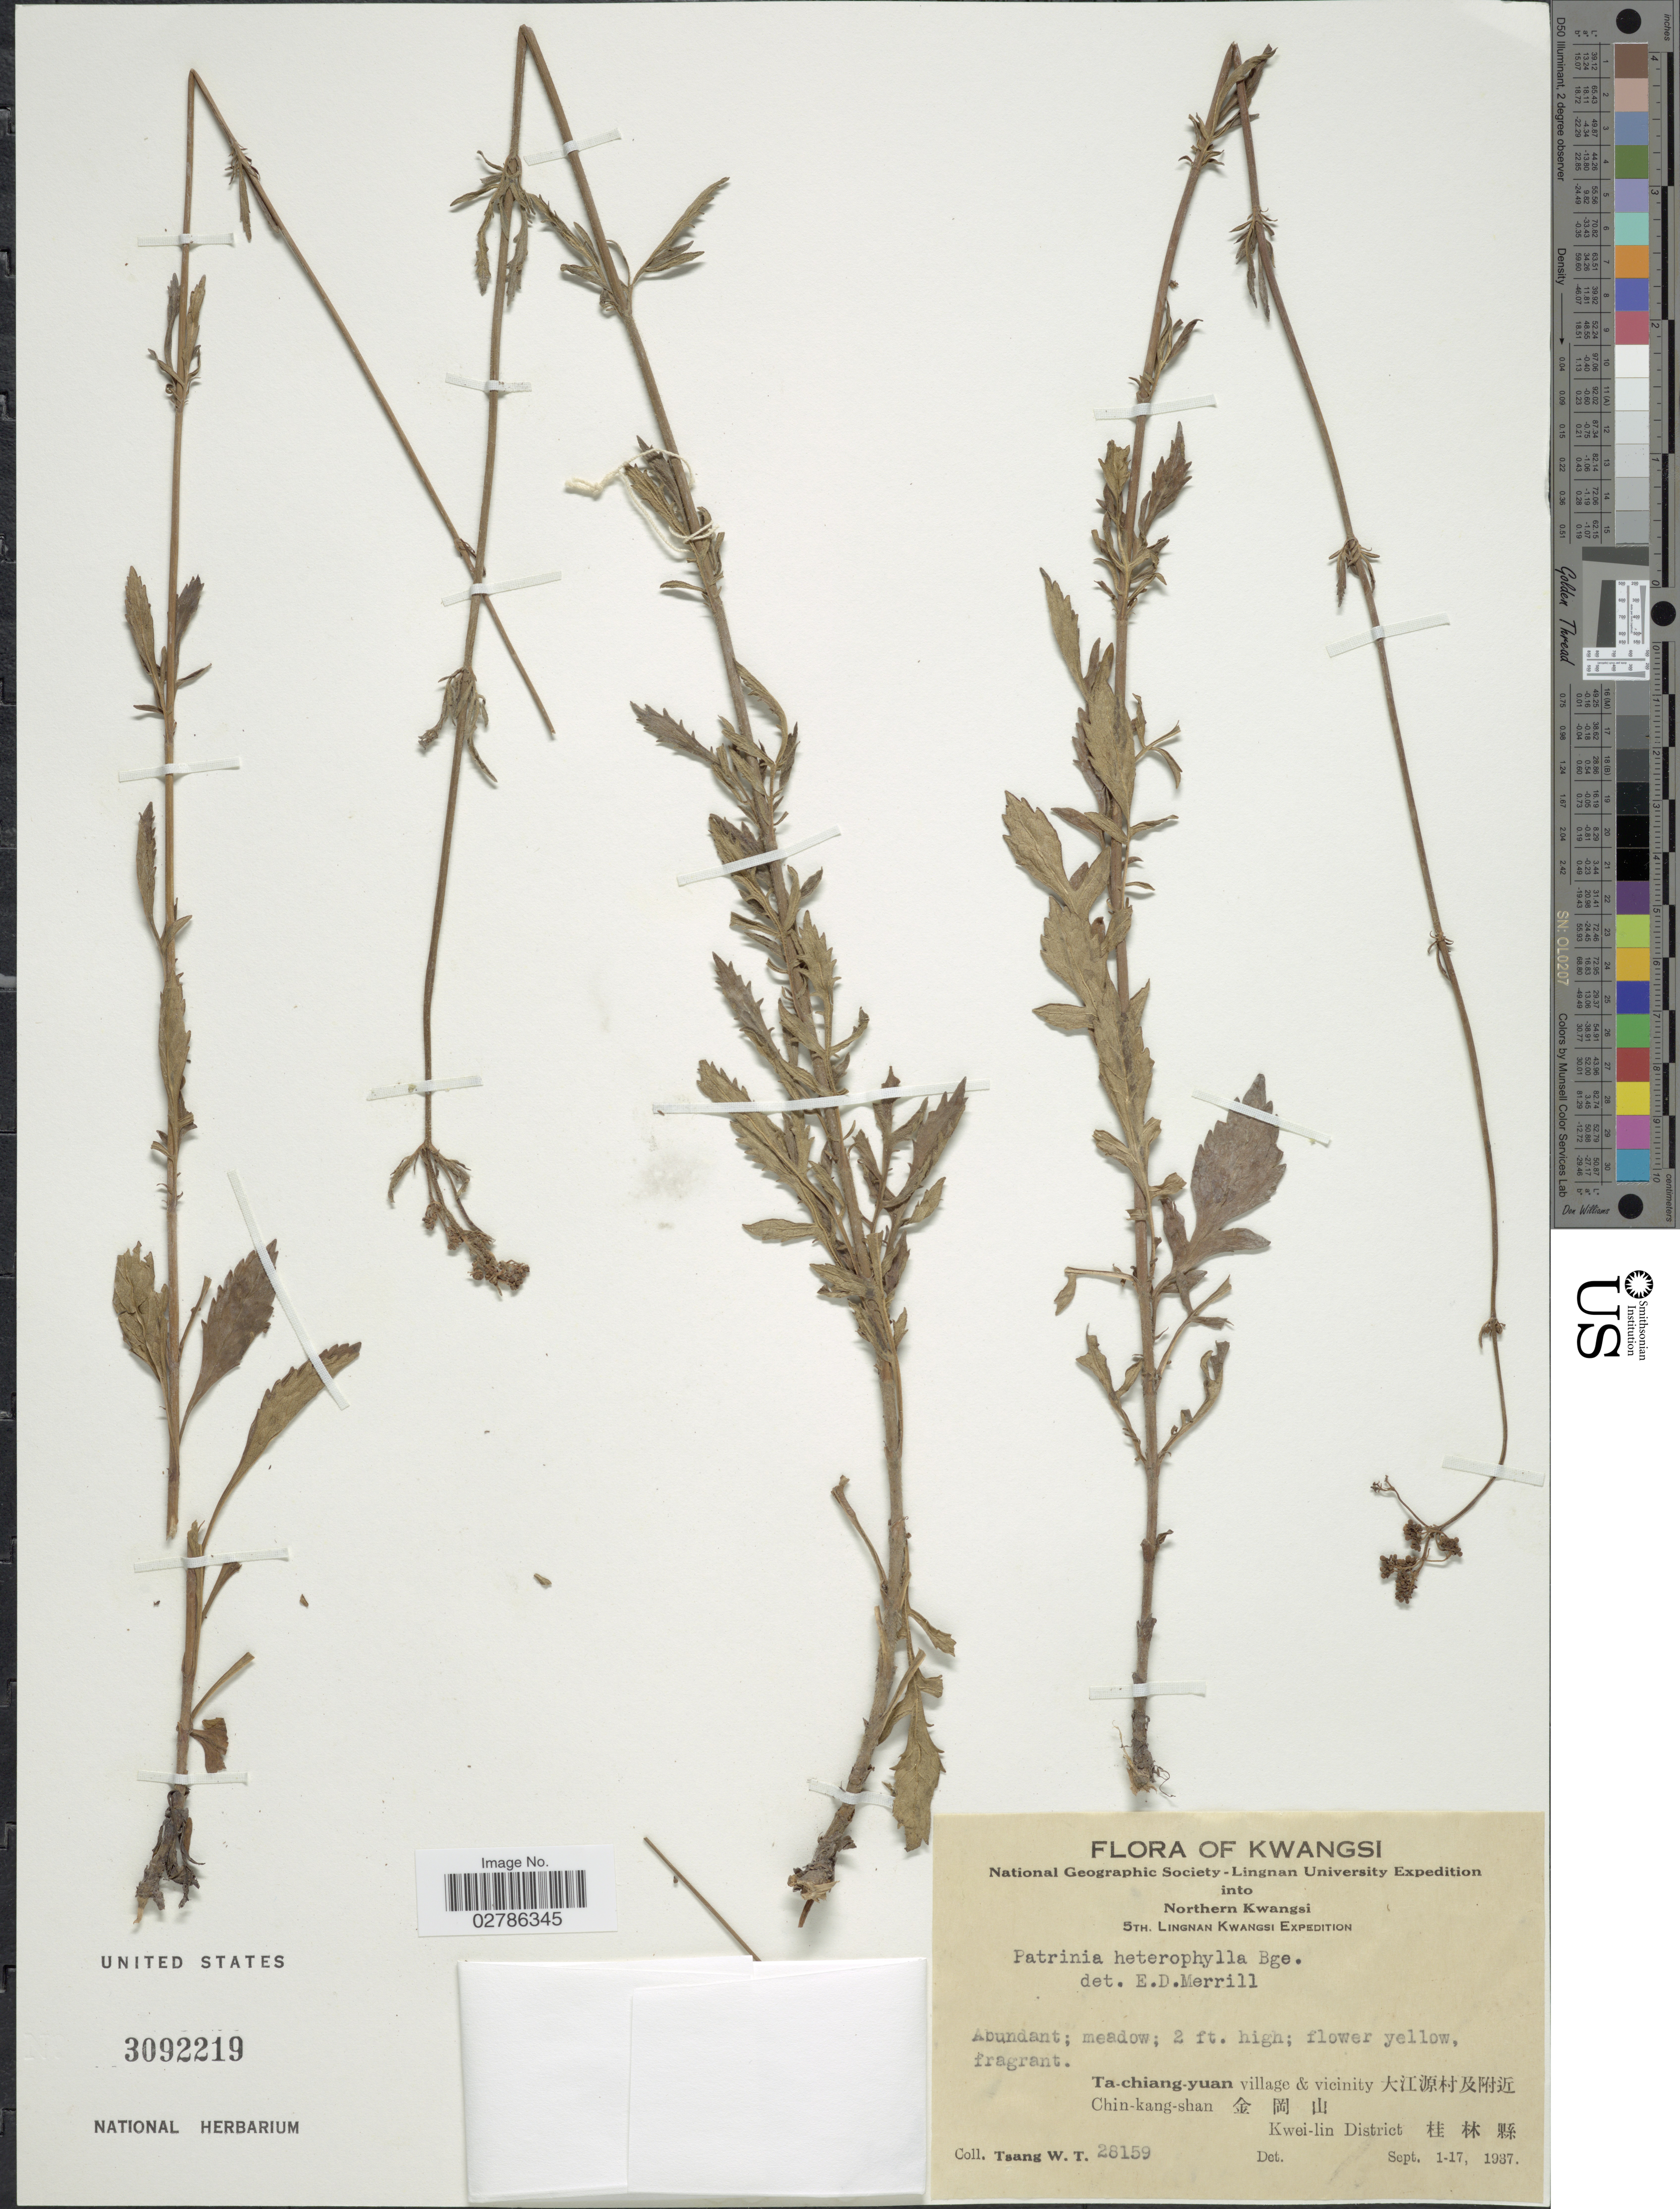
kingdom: Plantae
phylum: Tracheophyta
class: Magnoliopsida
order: Dipsacales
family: Caprifoliaceae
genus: Patrinia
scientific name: Patrinia heterophylla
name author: Bunge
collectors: W. T. Tsang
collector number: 28159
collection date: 1937-09-01/1937-09-17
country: China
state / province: Guangxi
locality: Kwangsi, Northern Kwangsi, Ta-chiang-yuan village & vicinity X, Chin-kang-shan X, Kwei-lin District X.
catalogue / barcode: US 3092219